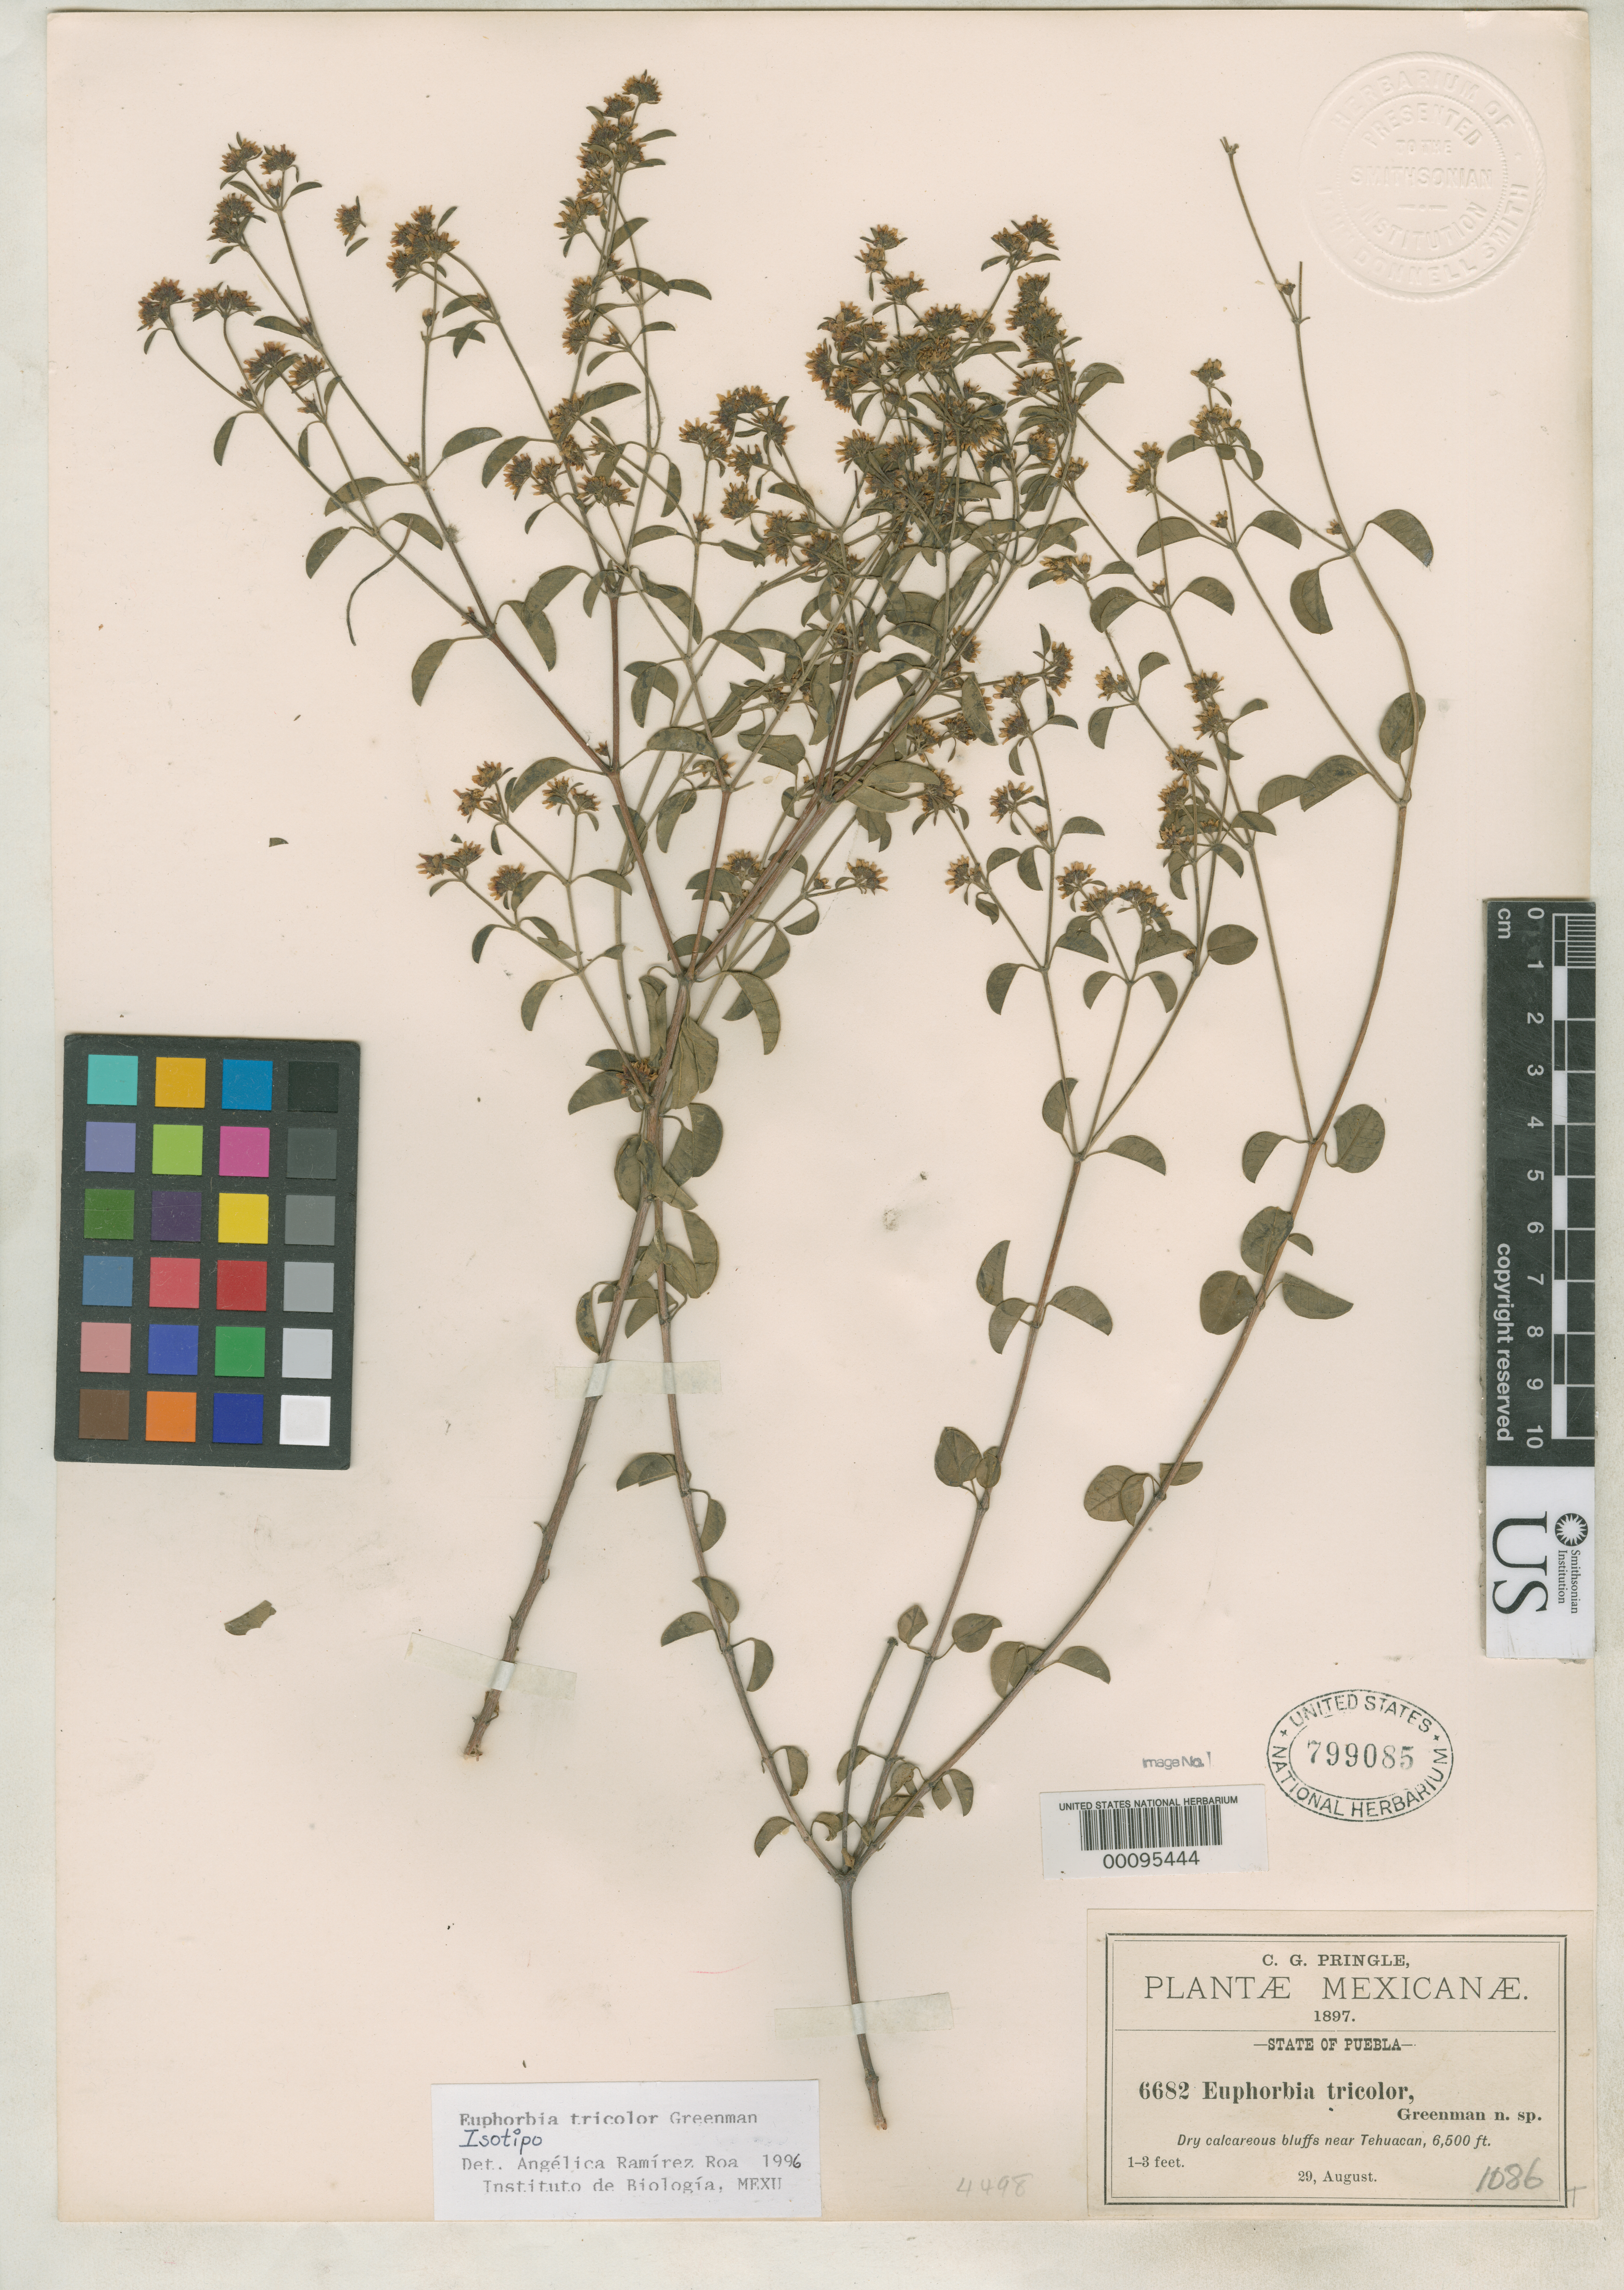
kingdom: Plantae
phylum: Tracheophyta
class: Magnoliopsida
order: Malpighiales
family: Euphorbiaceae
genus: Euphorbia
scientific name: Euphorbia tricolor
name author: Greenm.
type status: Isotype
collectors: C. G. Pringle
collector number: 6682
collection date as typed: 29 Aug 1897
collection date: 1897-08-29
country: Mexico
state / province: Puebla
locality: Near Tehuacan.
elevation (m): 1981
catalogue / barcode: US 799085